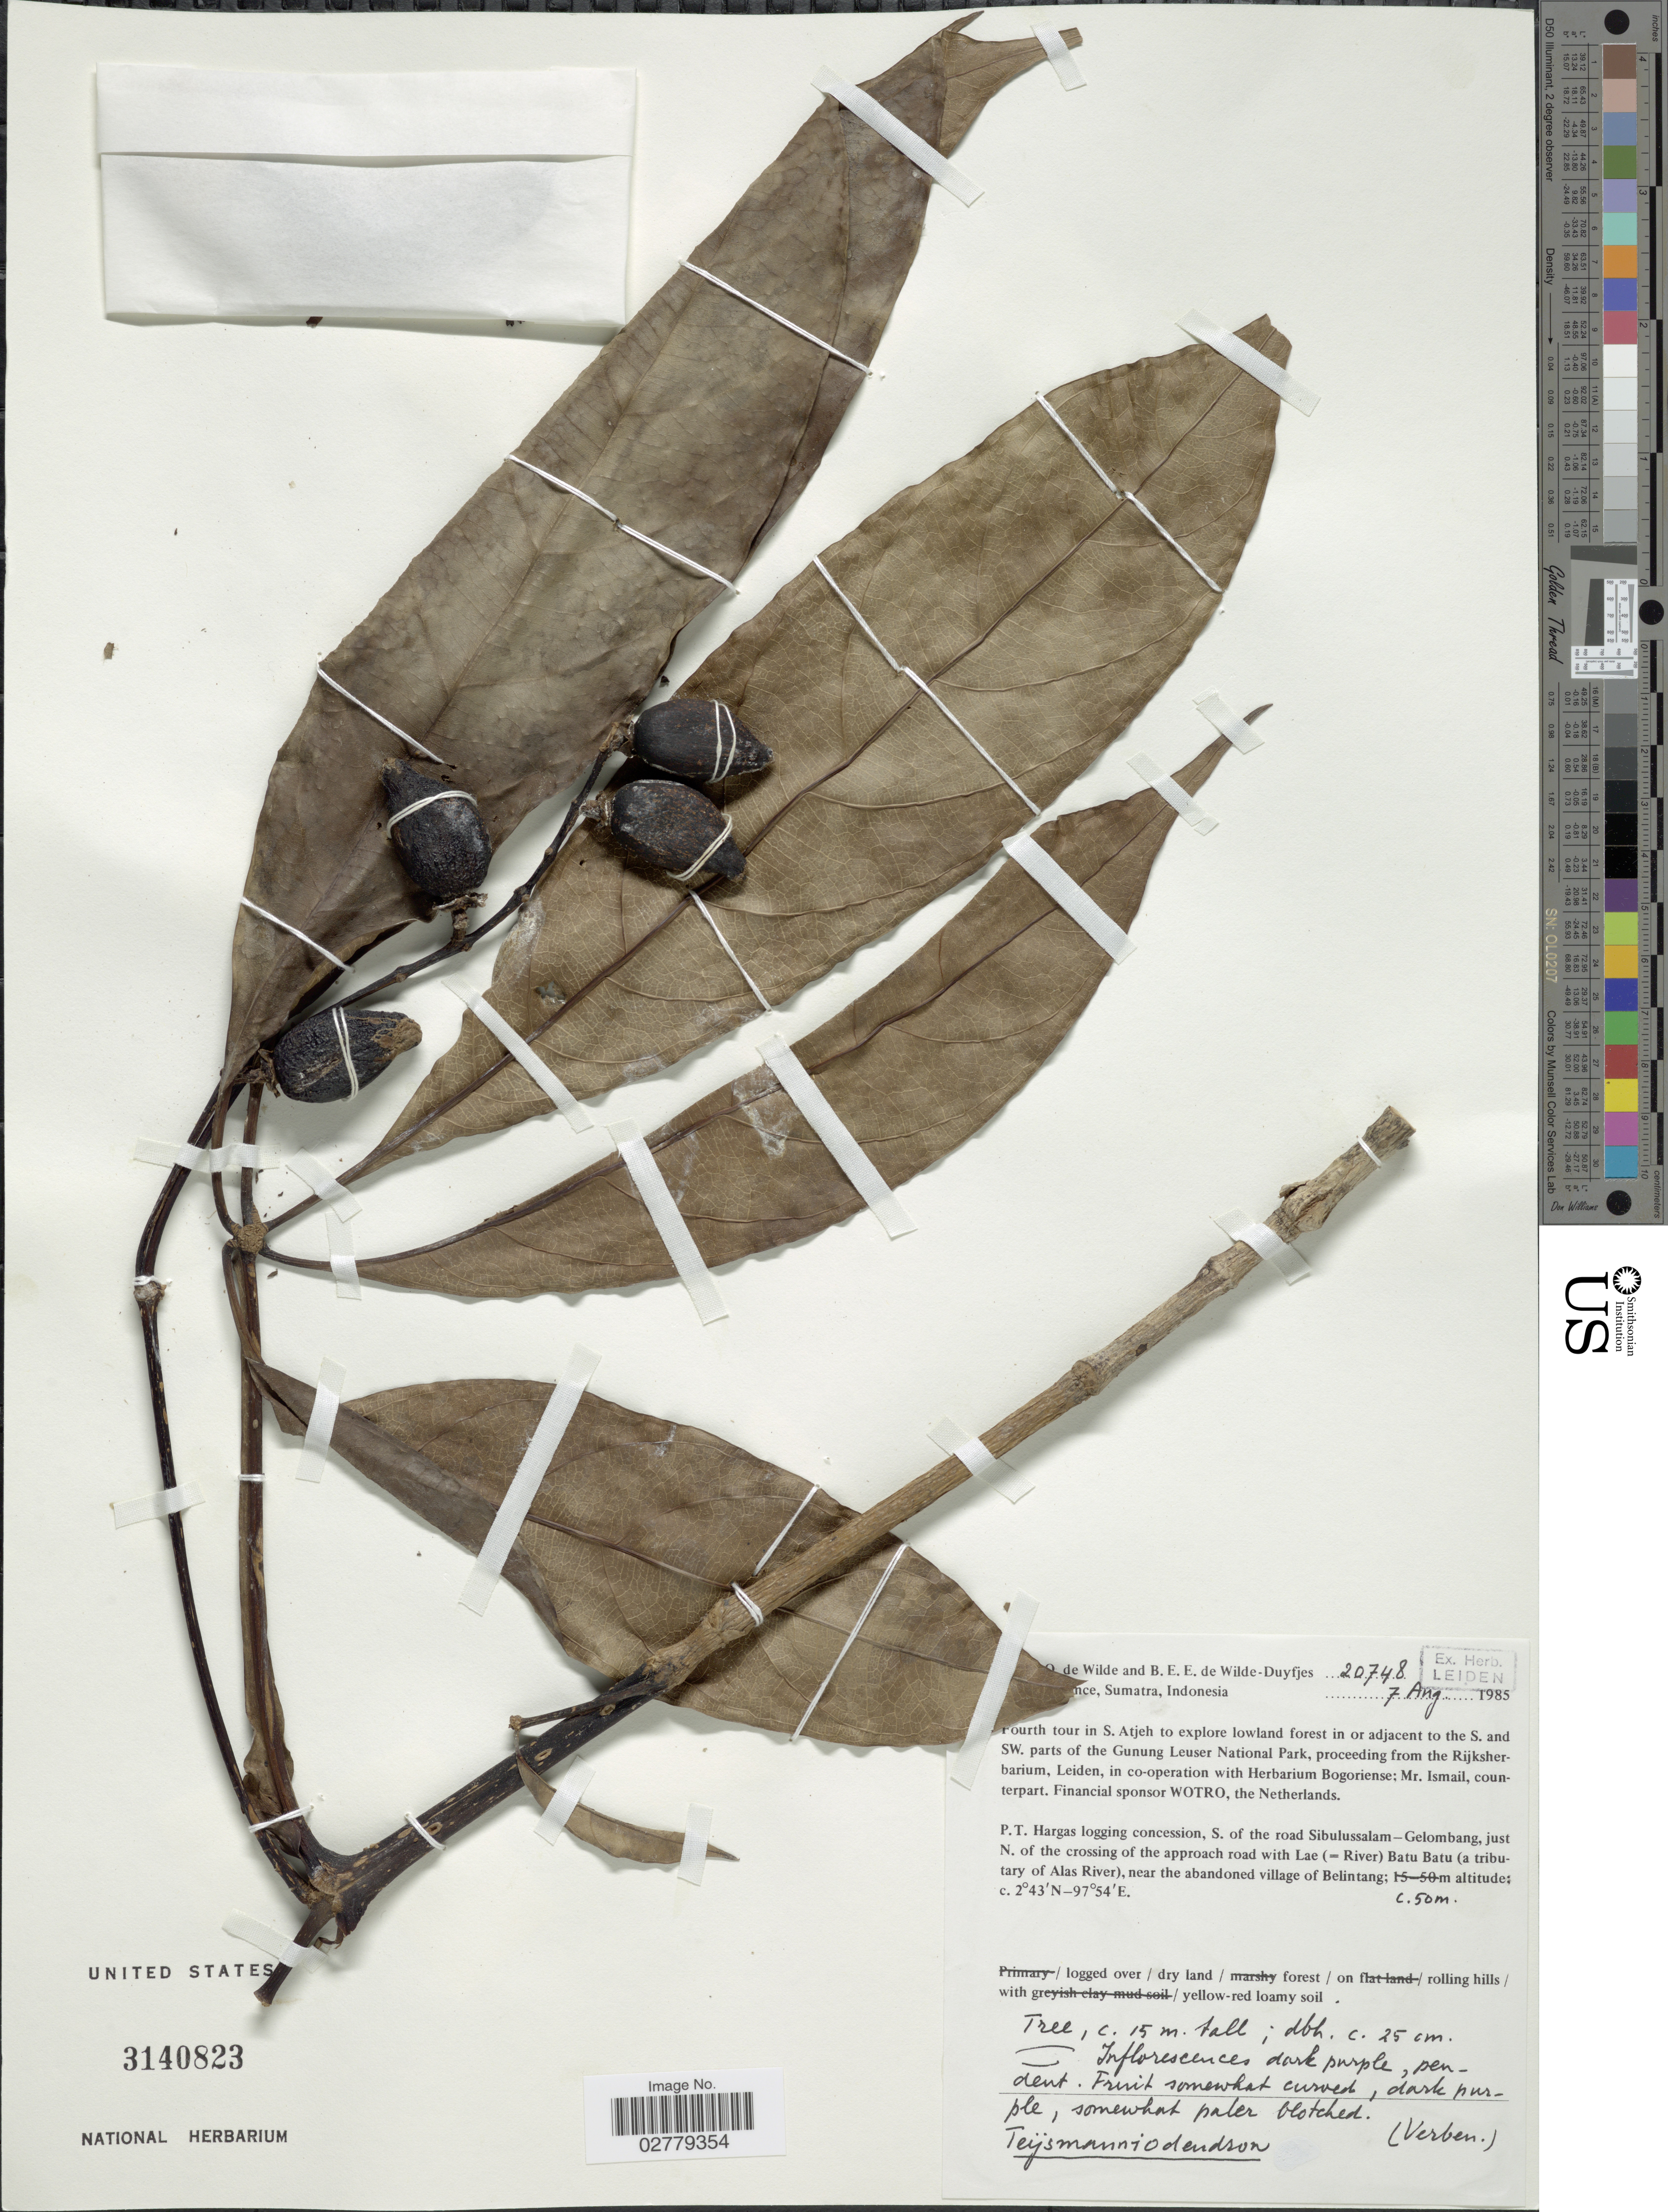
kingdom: Plantae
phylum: Tracheophyta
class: Magnoliopsida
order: Lamiales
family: Lamiaceae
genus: Teijsmanniodendron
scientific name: Teijsmanniodendron sp.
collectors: W. J. de Wilde & B. E. de Wilde-Duyfjes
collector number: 20748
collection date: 1985-08-07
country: Indonesia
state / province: Sumatra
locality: Fourth tour in S. Atjeh to explore lowland forest in or adjacent to the S. and SW. parts of the Gunung Leuser National Park. P.T. Hargas logging concession, S. of the road Subulussalam-Gelombang, just N. of the crossing of the approach road with Lae (=River) Batu Batu (a tributary of Alas River), near the abondoned village of Belintang.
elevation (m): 50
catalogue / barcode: US 3140823